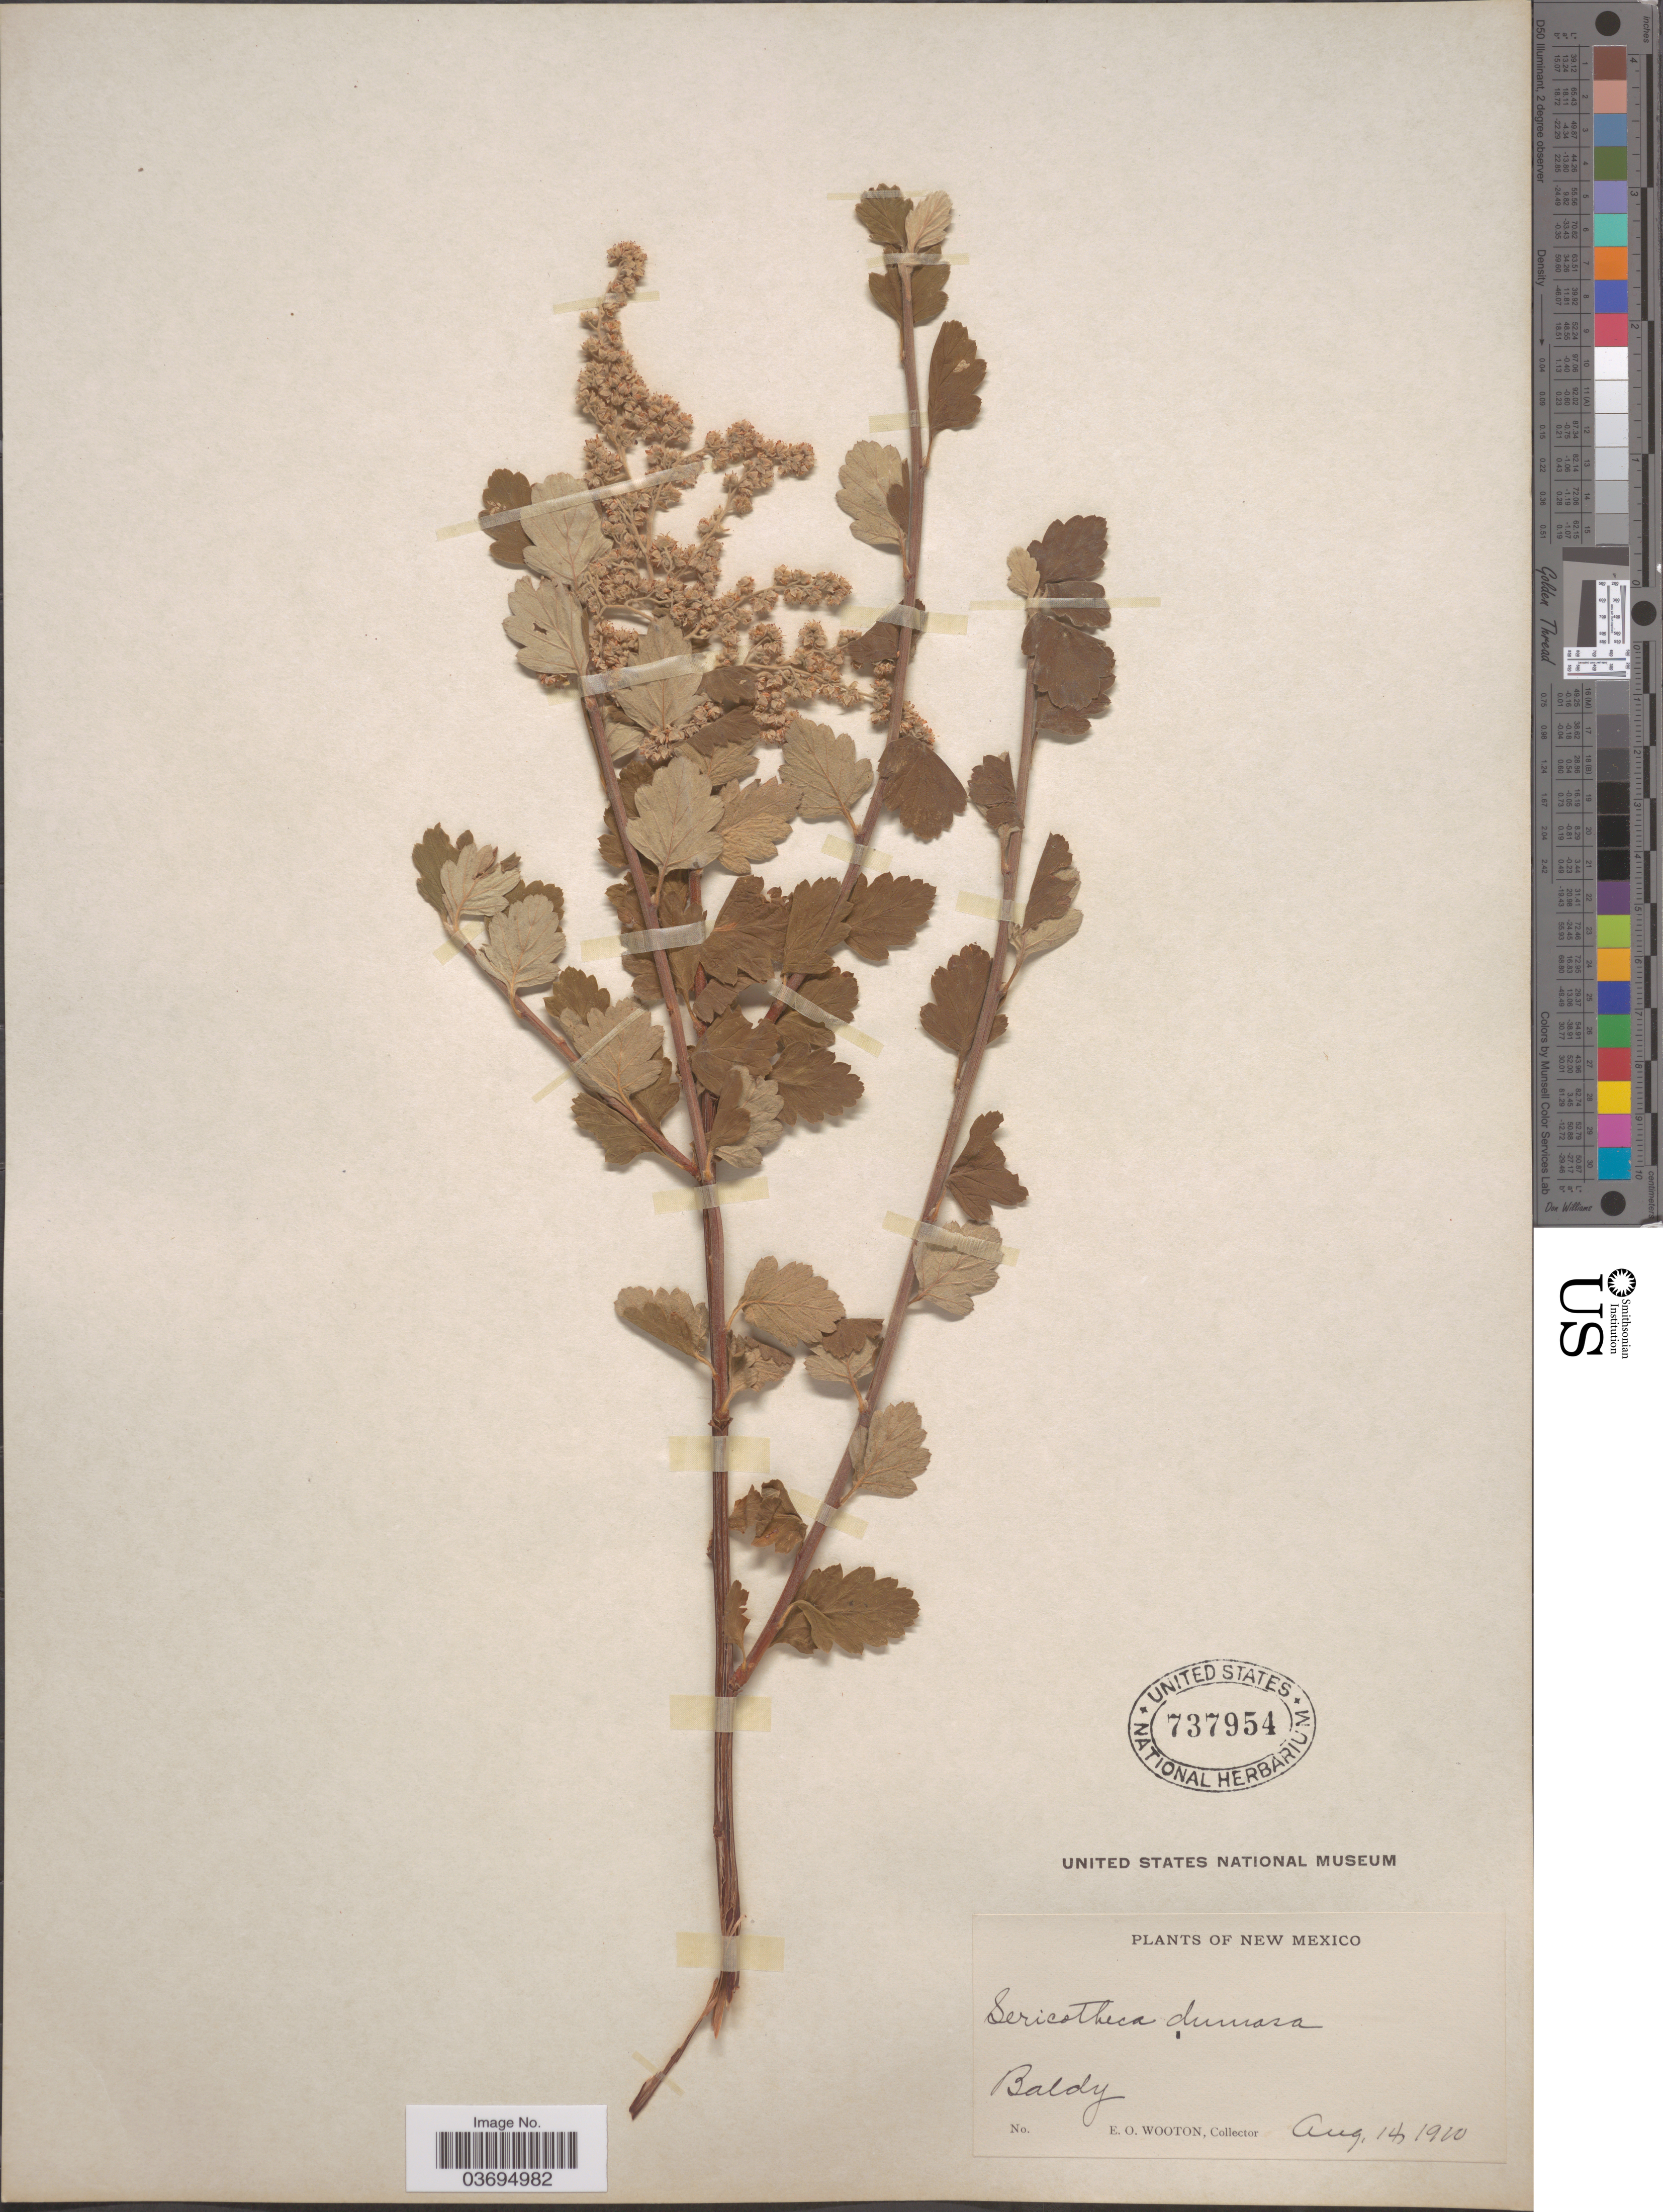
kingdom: Plantae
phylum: Tracheophyta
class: Magnoliopsida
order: Rosales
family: Rosaceae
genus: Holodiscus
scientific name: Holodiscus discolor var. dumosus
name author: Maxim. ex J.M. Coult.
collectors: E. O. Wooton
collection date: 1910-08-14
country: United States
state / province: New Mexico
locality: Baldy.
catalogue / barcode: US 737954